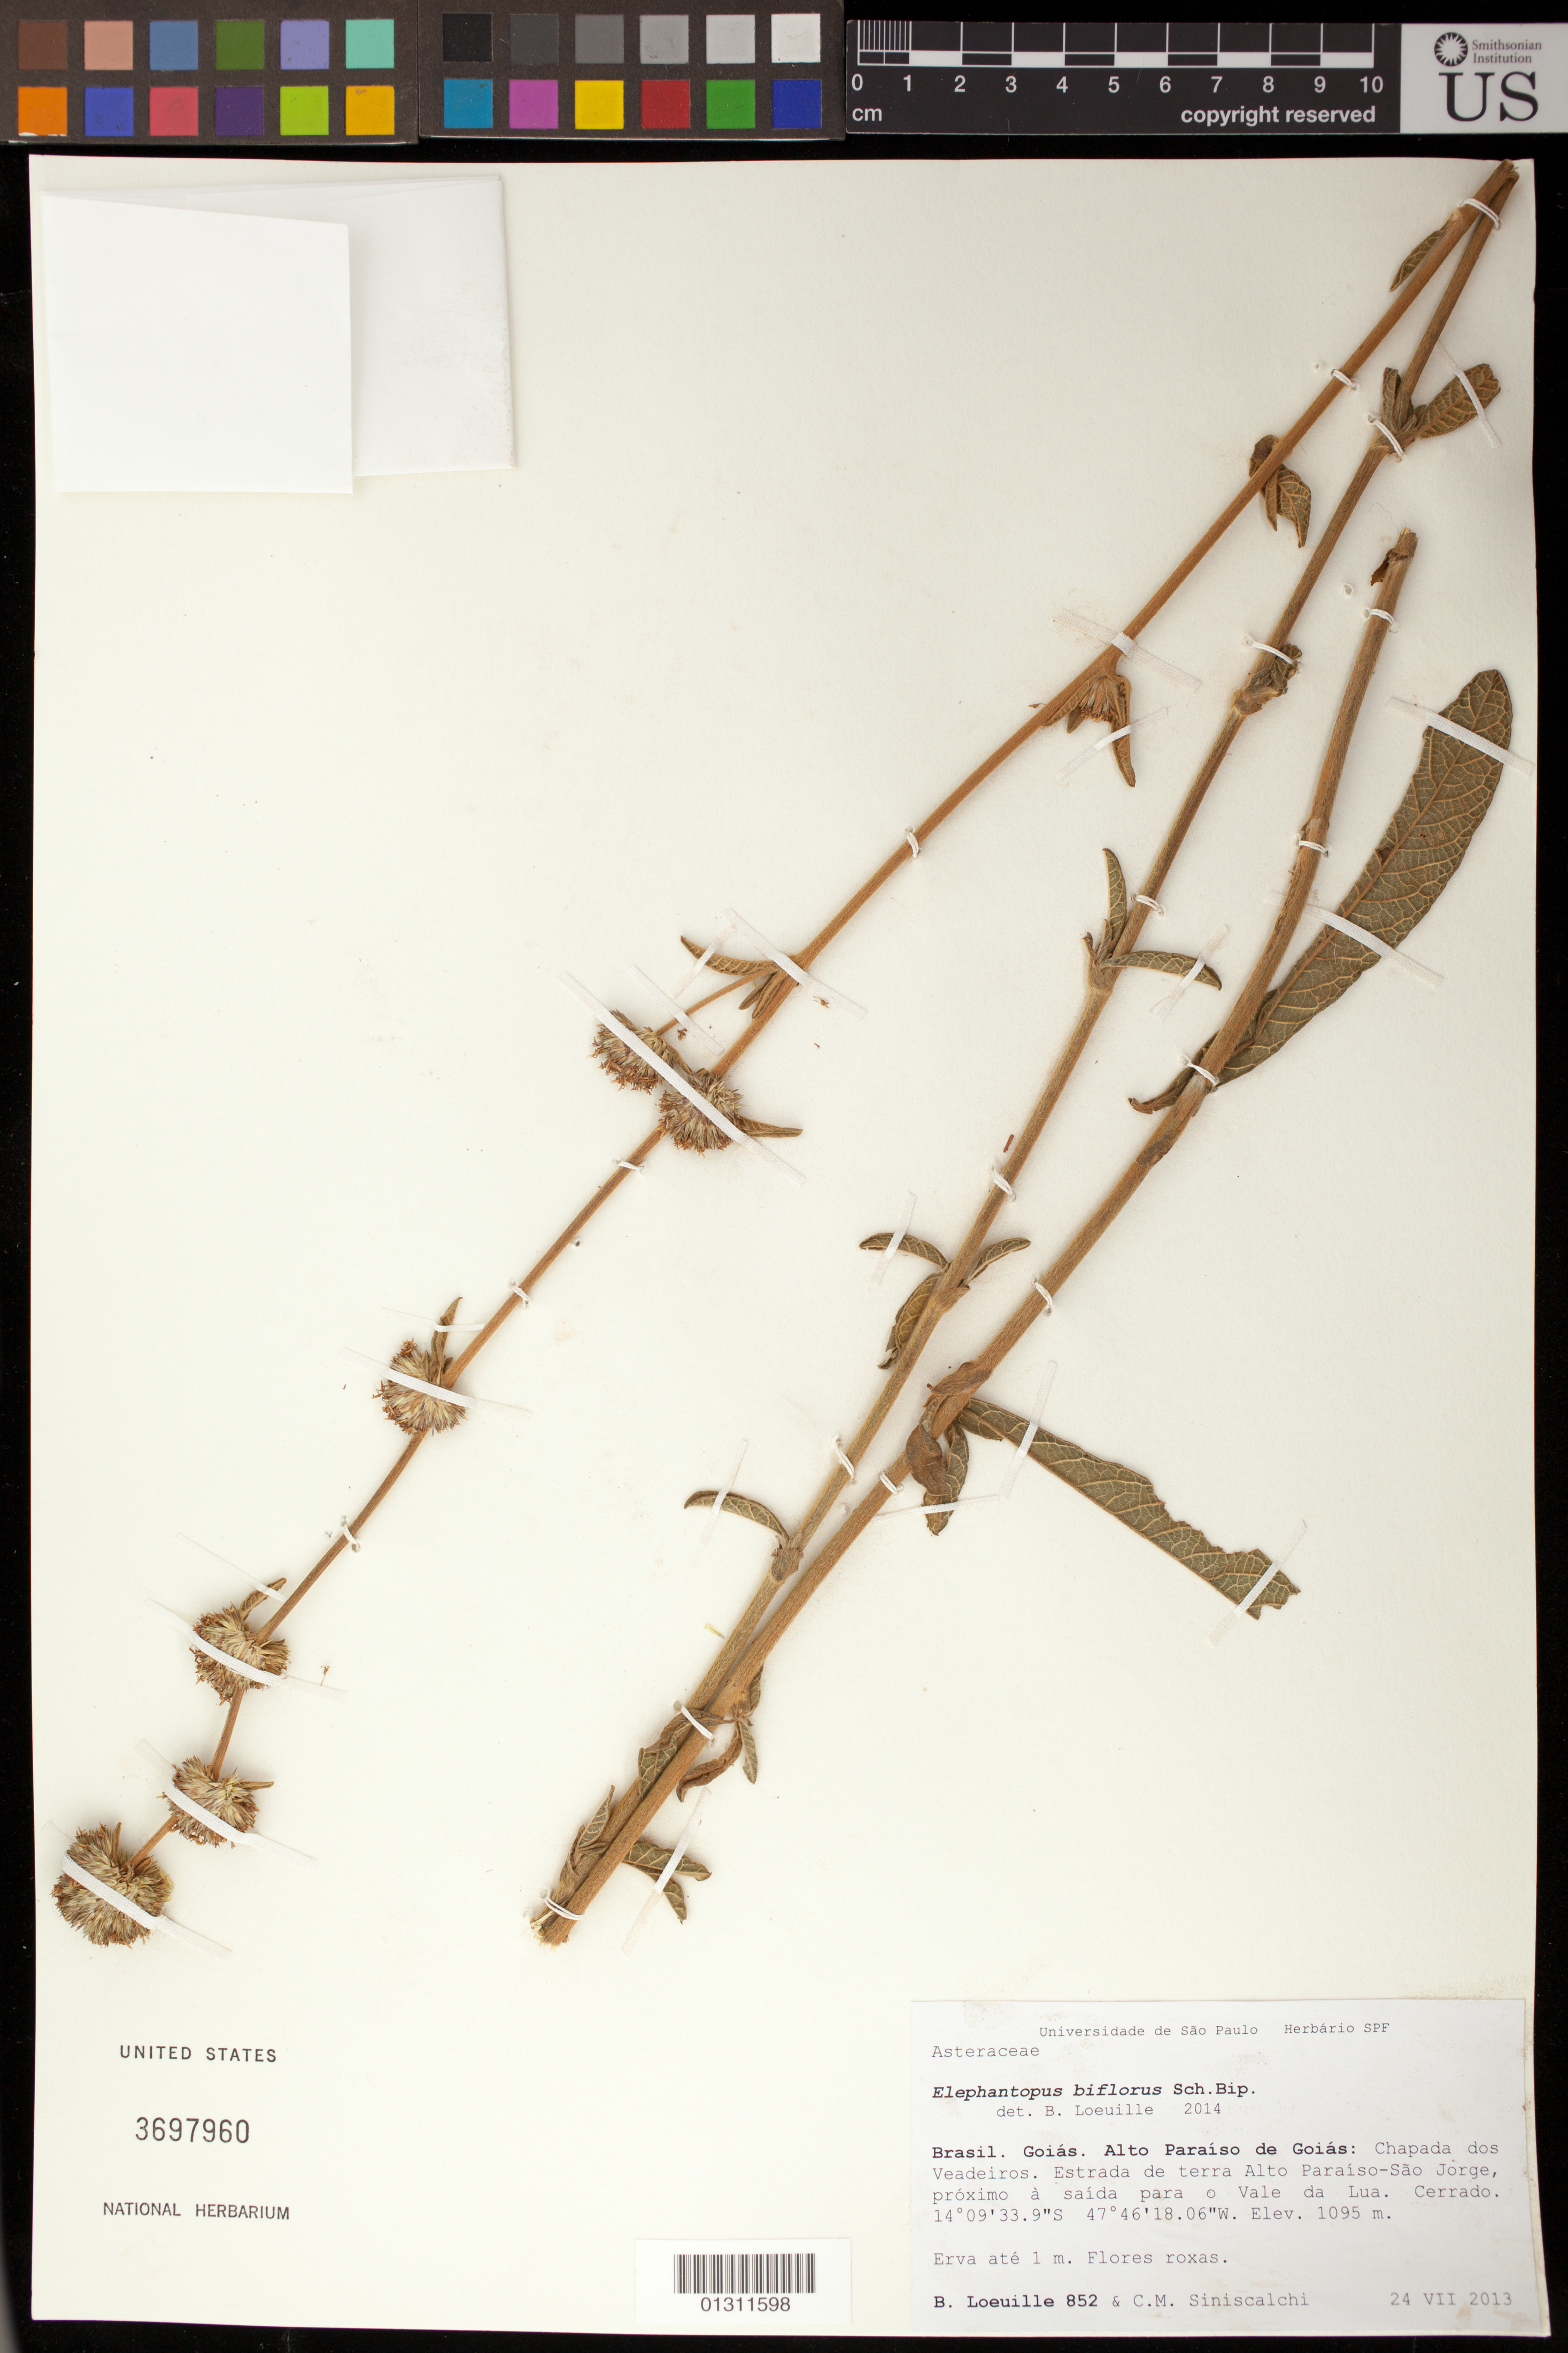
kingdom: Plantae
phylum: Tracheophyta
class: Magnoliopsida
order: Asterales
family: Asteraceae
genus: Elephantopus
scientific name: Elephantopus biflorus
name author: (Less.) Sch. Bip.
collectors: B. Loeuille & C. Siniscalchi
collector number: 852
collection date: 2013-07-24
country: Brazil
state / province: Goiás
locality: Alto Paraiso de Goias: Chapada dos Veadeiros.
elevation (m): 1095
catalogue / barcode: US 3697960